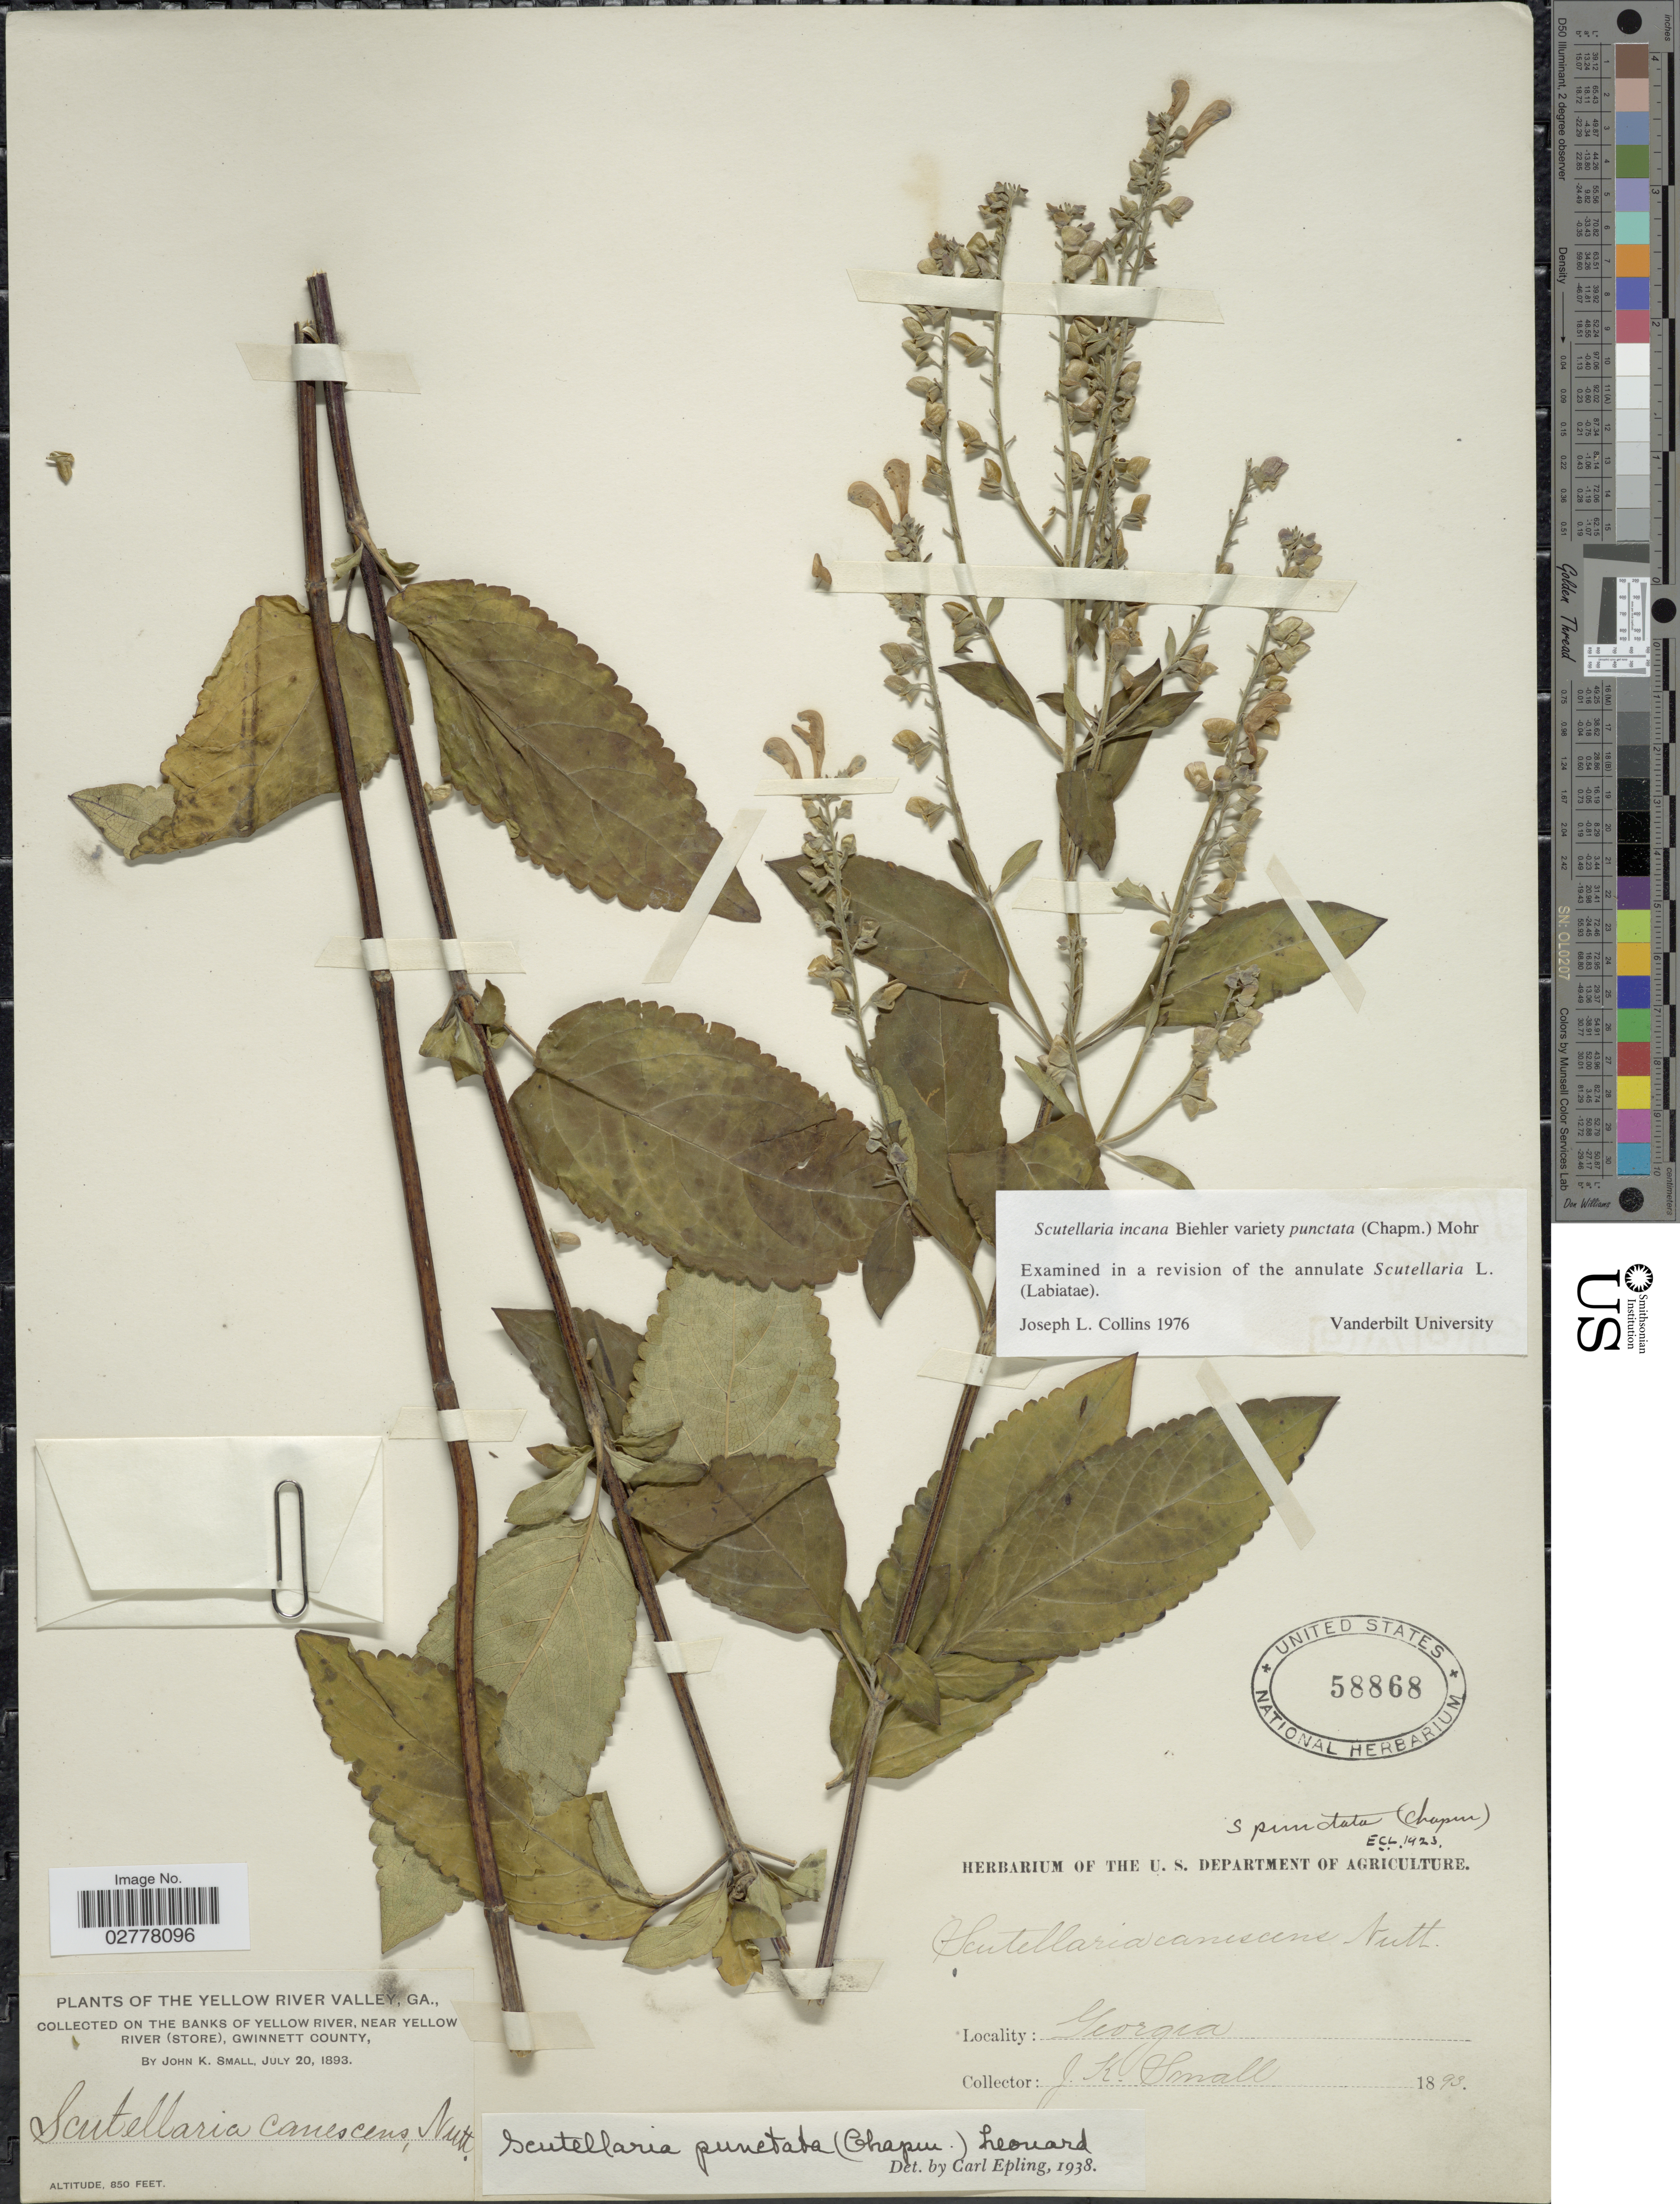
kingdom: Plantae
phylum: Tracheophyta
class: Magnoliopsida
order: Lamiales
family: Lamiaceae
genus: Scutellaria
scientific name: Scutellaria incana var. punctata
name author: (Chapm.) C. Mohr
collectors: J. K. Small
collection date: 1893-07-20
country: United States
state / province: Georgia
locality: Yellow River Valley. On the Banks of Yellow River, near Yellow River (Store), Gwinnett County.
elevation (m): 259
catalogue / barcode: US 58868